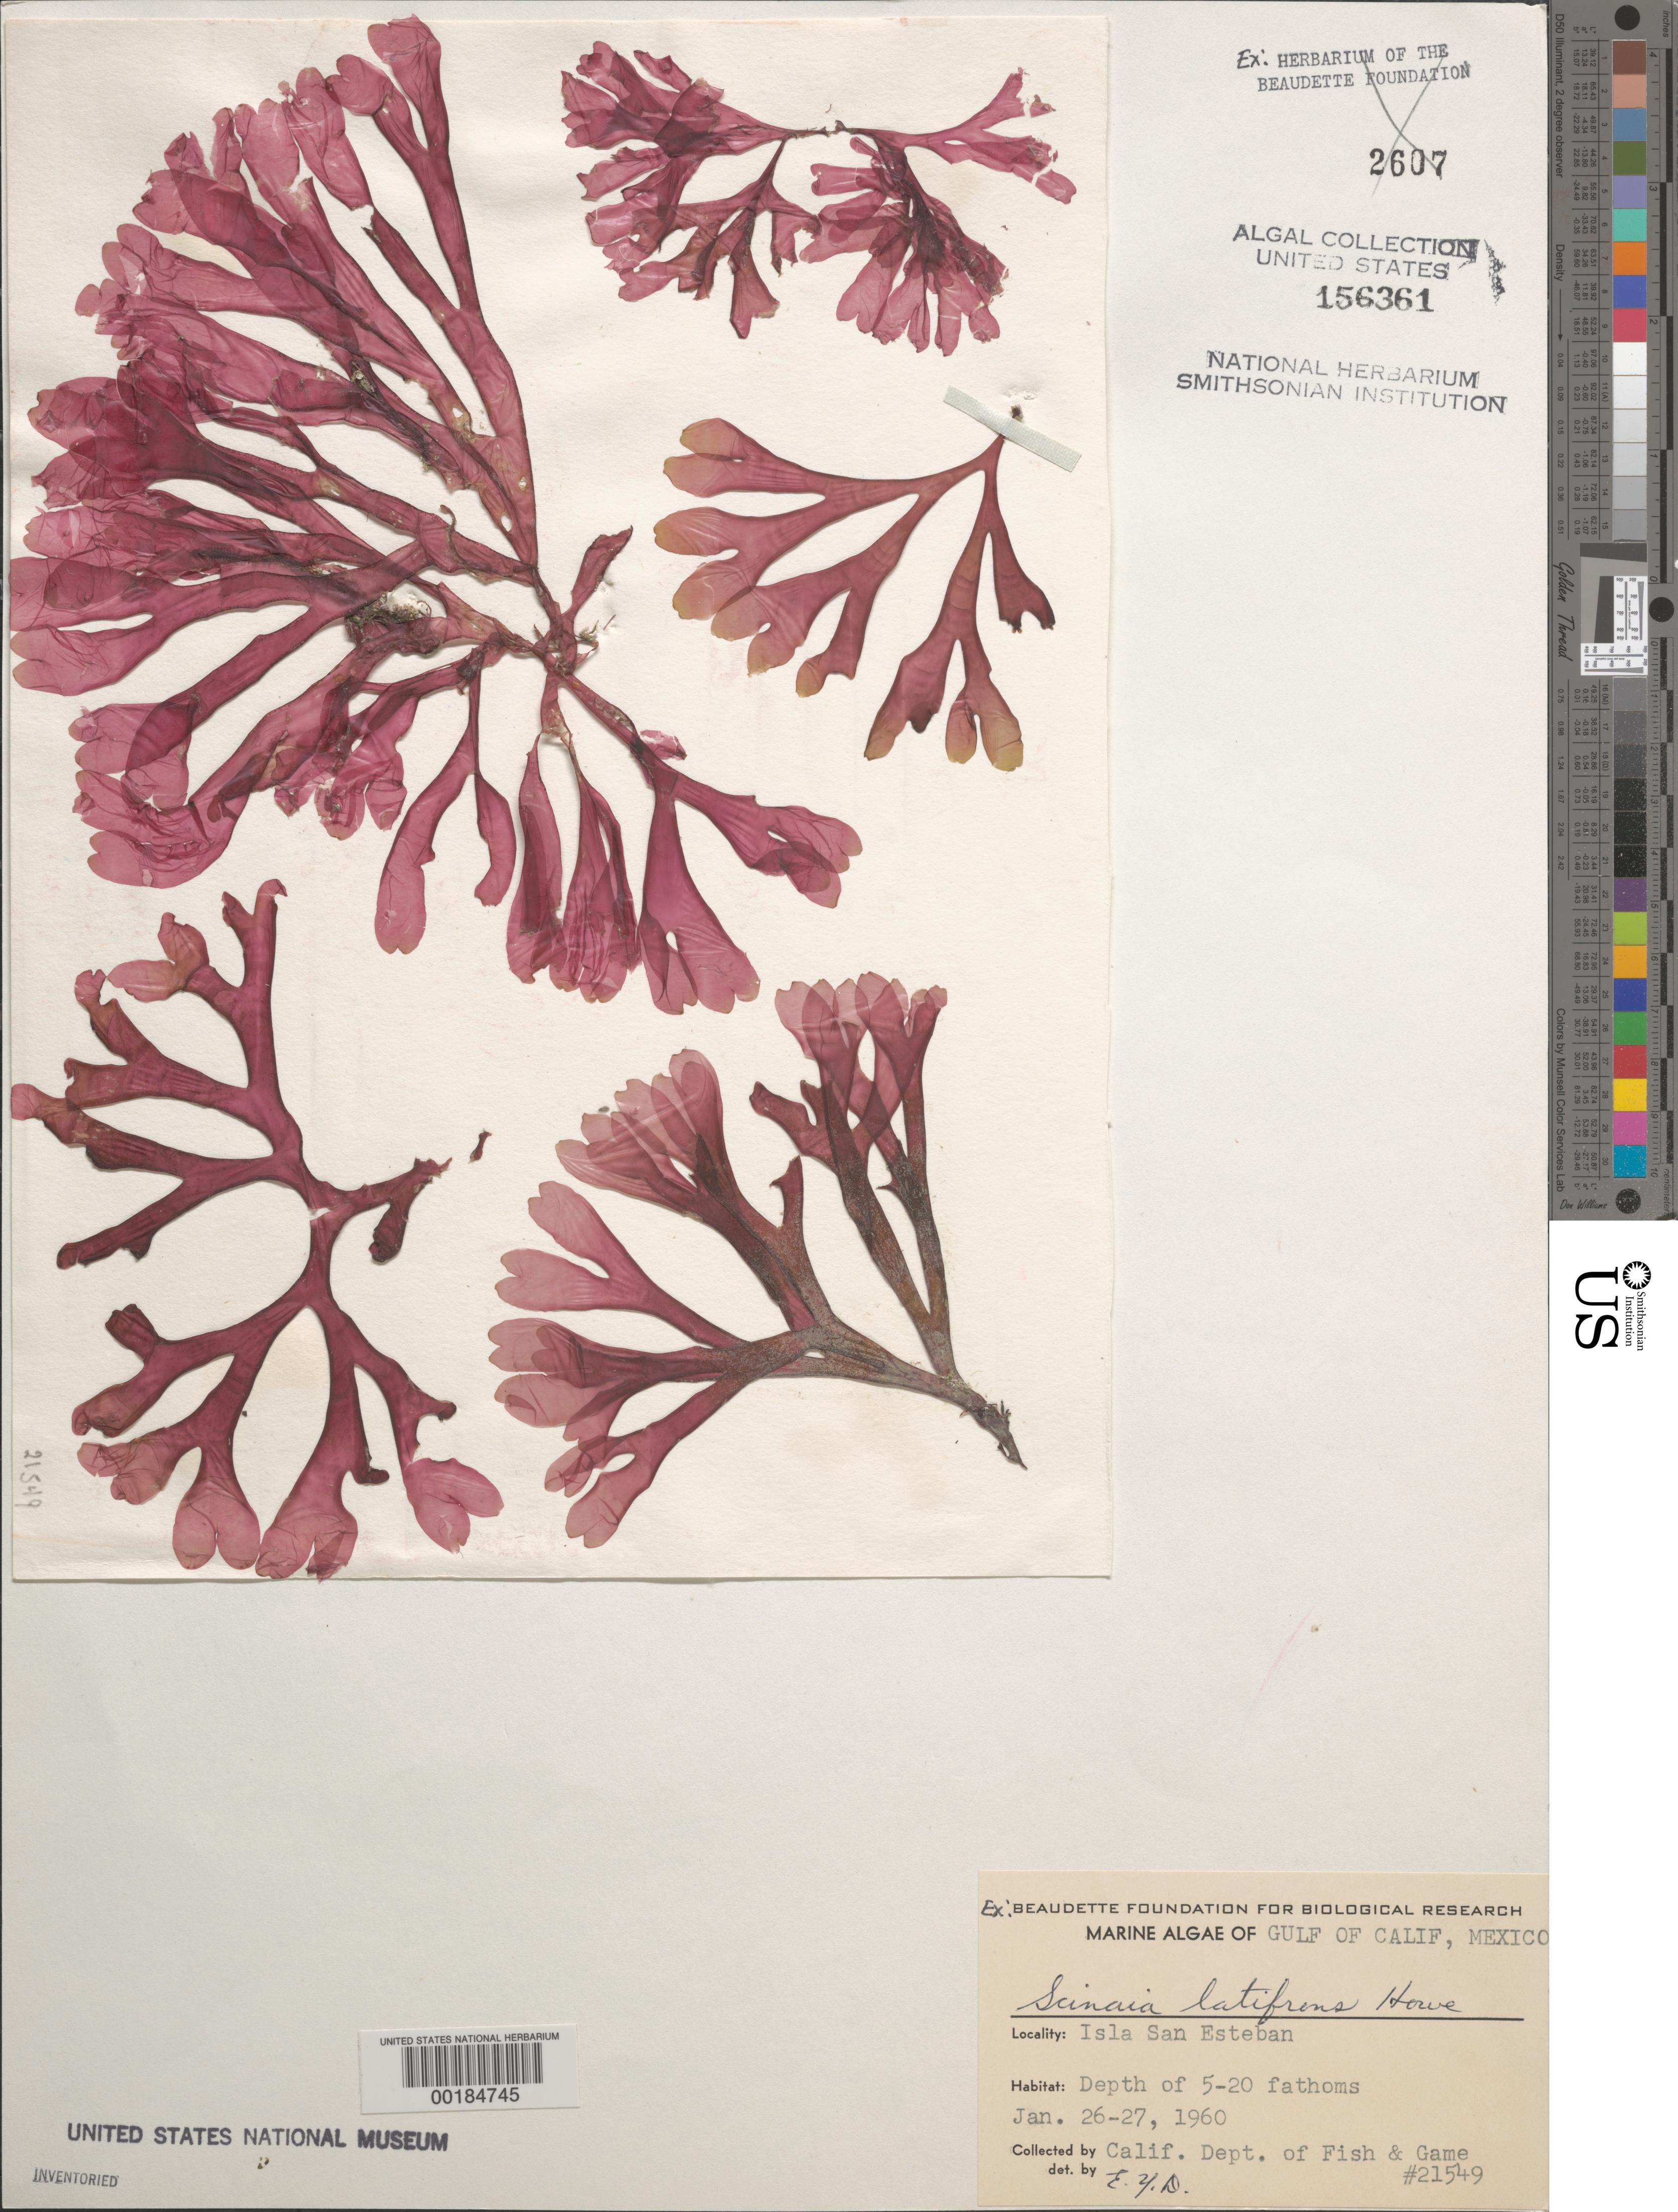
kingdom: Plantae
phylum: Rhodophyta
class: Florideophyceae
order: Nemaliales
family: Scinaiaceae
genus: Scinaia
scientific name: Scinaia latifrons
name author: M. Howe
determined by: Dawson, E. Y.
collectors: California Dept of Fish & Game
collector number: EYD 21549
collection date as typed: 26 Jan 1960 TO 27 Jan 1960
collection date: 1960-01-26/1960-01-27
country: Mexico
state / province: Baja California Norte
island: Isla San Esteban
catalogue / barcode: US 156361